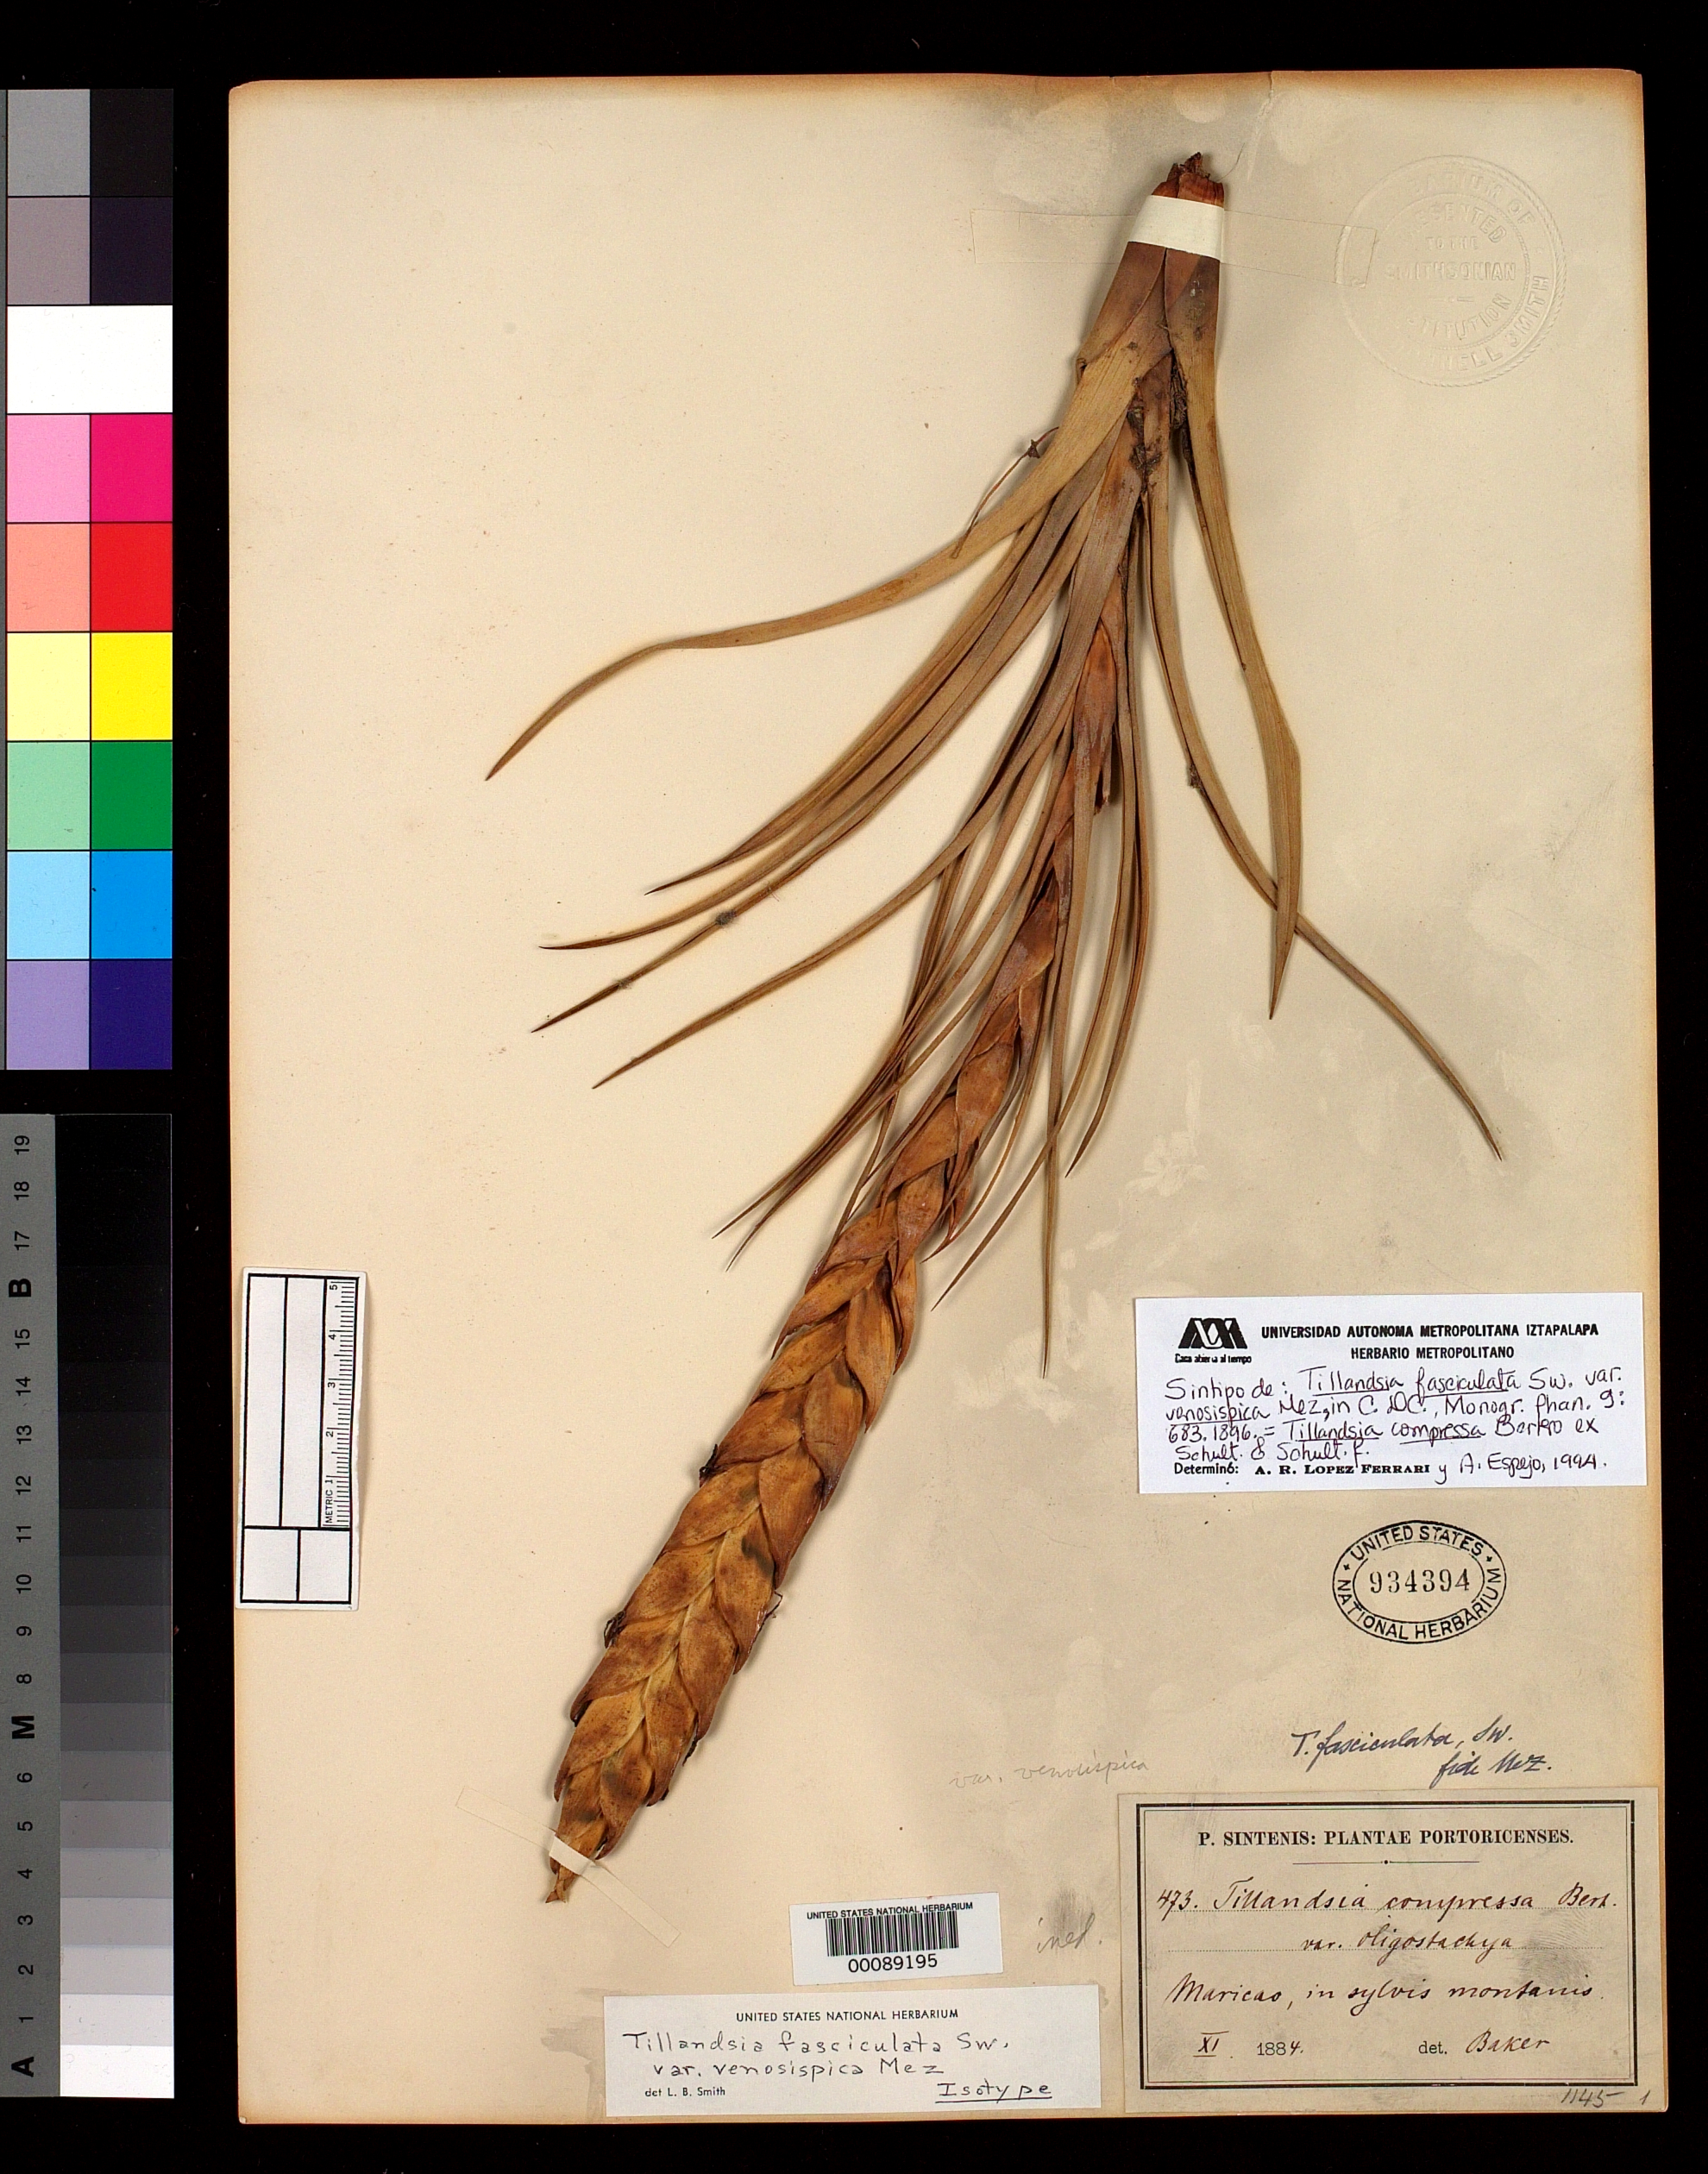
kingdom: Plantae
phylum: Tracheophyta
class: Liliopsida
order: Poales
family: Bromeliaceae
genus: Tillandsia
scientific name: Tillandsia fasciculata var. venosispica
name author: Mez in A. DC.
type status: Isolectotype; Syntype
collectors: P. Sintenis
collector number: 473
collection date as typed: Nov 1884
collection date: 1884-11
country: Puerto Rico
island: Greater Antilles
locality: Maricao.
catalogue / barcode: US 934394